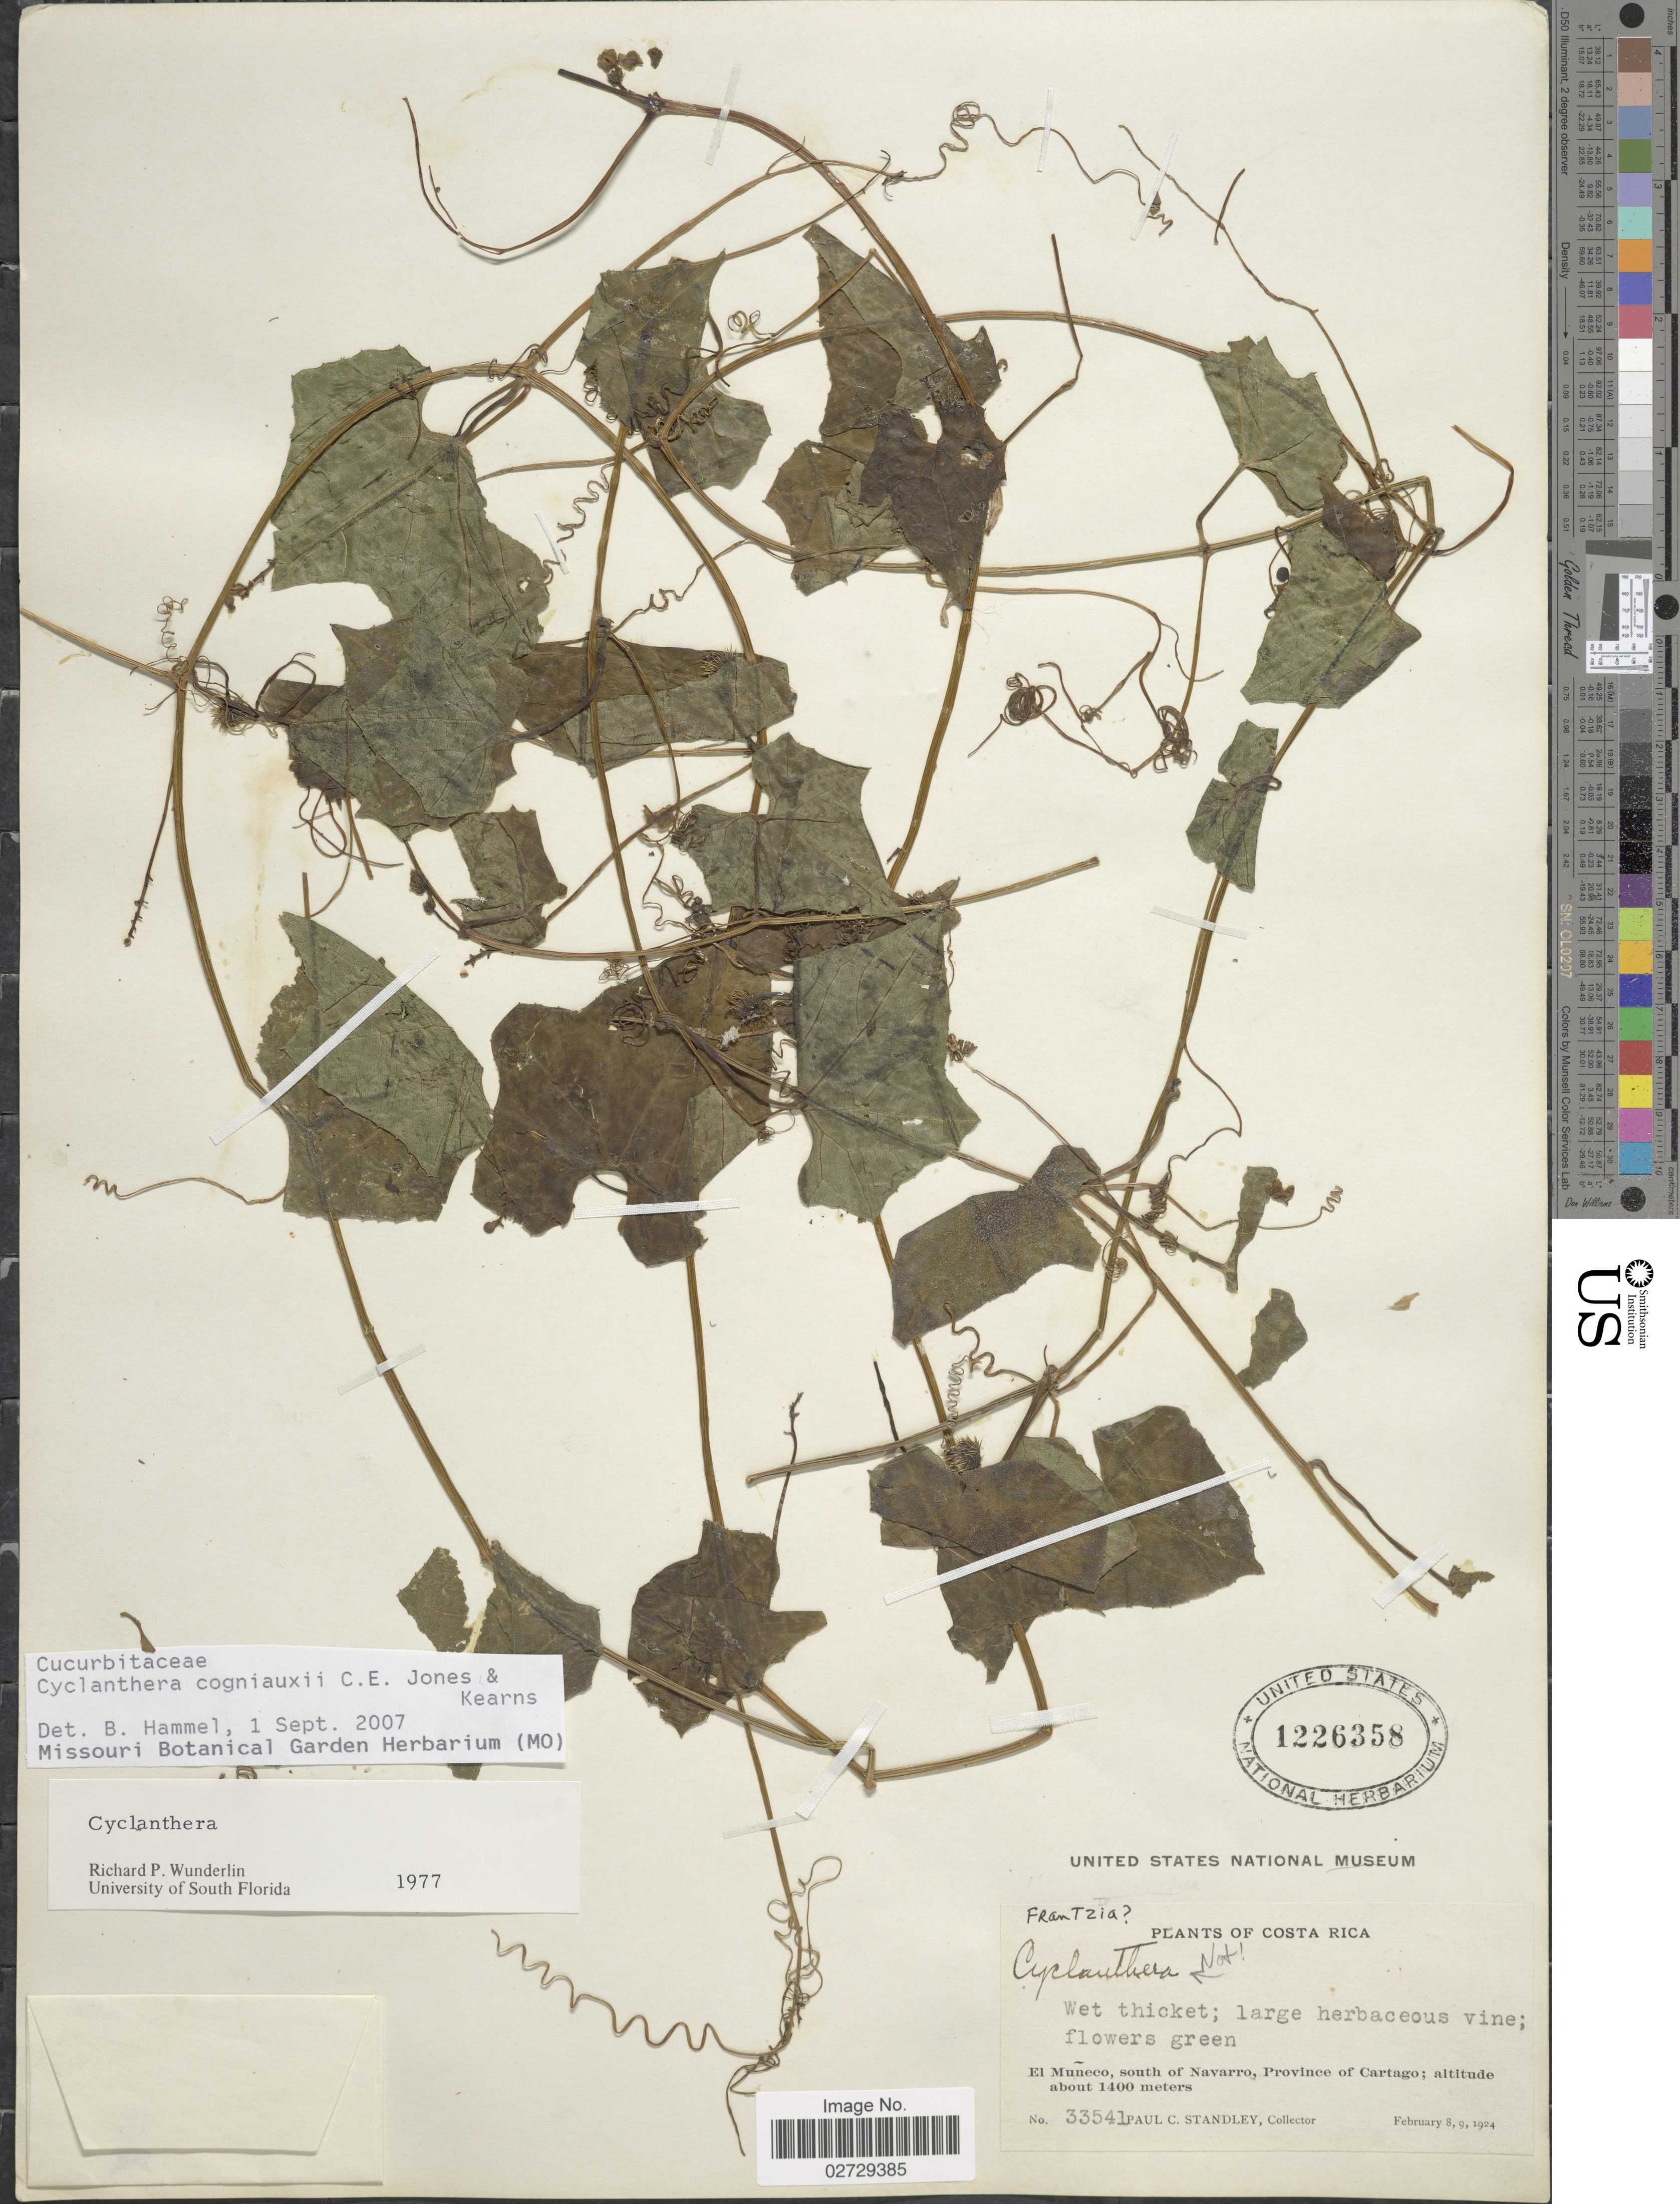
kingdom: Plantae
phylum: Tracheophyta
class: Magnoliopsida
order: Cucurbitales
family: Cucurbitaceae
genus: Cyclanthera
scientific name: Cyclanthera cogniauxii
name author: C.E. Jones & Kearns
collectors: P. C. Standley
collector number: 33541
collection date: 1924-02-08/1924-02-09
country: Costa Rica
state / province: Cartago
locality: El Muñeco, south of Navarro.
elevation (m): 1400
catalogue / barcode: US 1226358